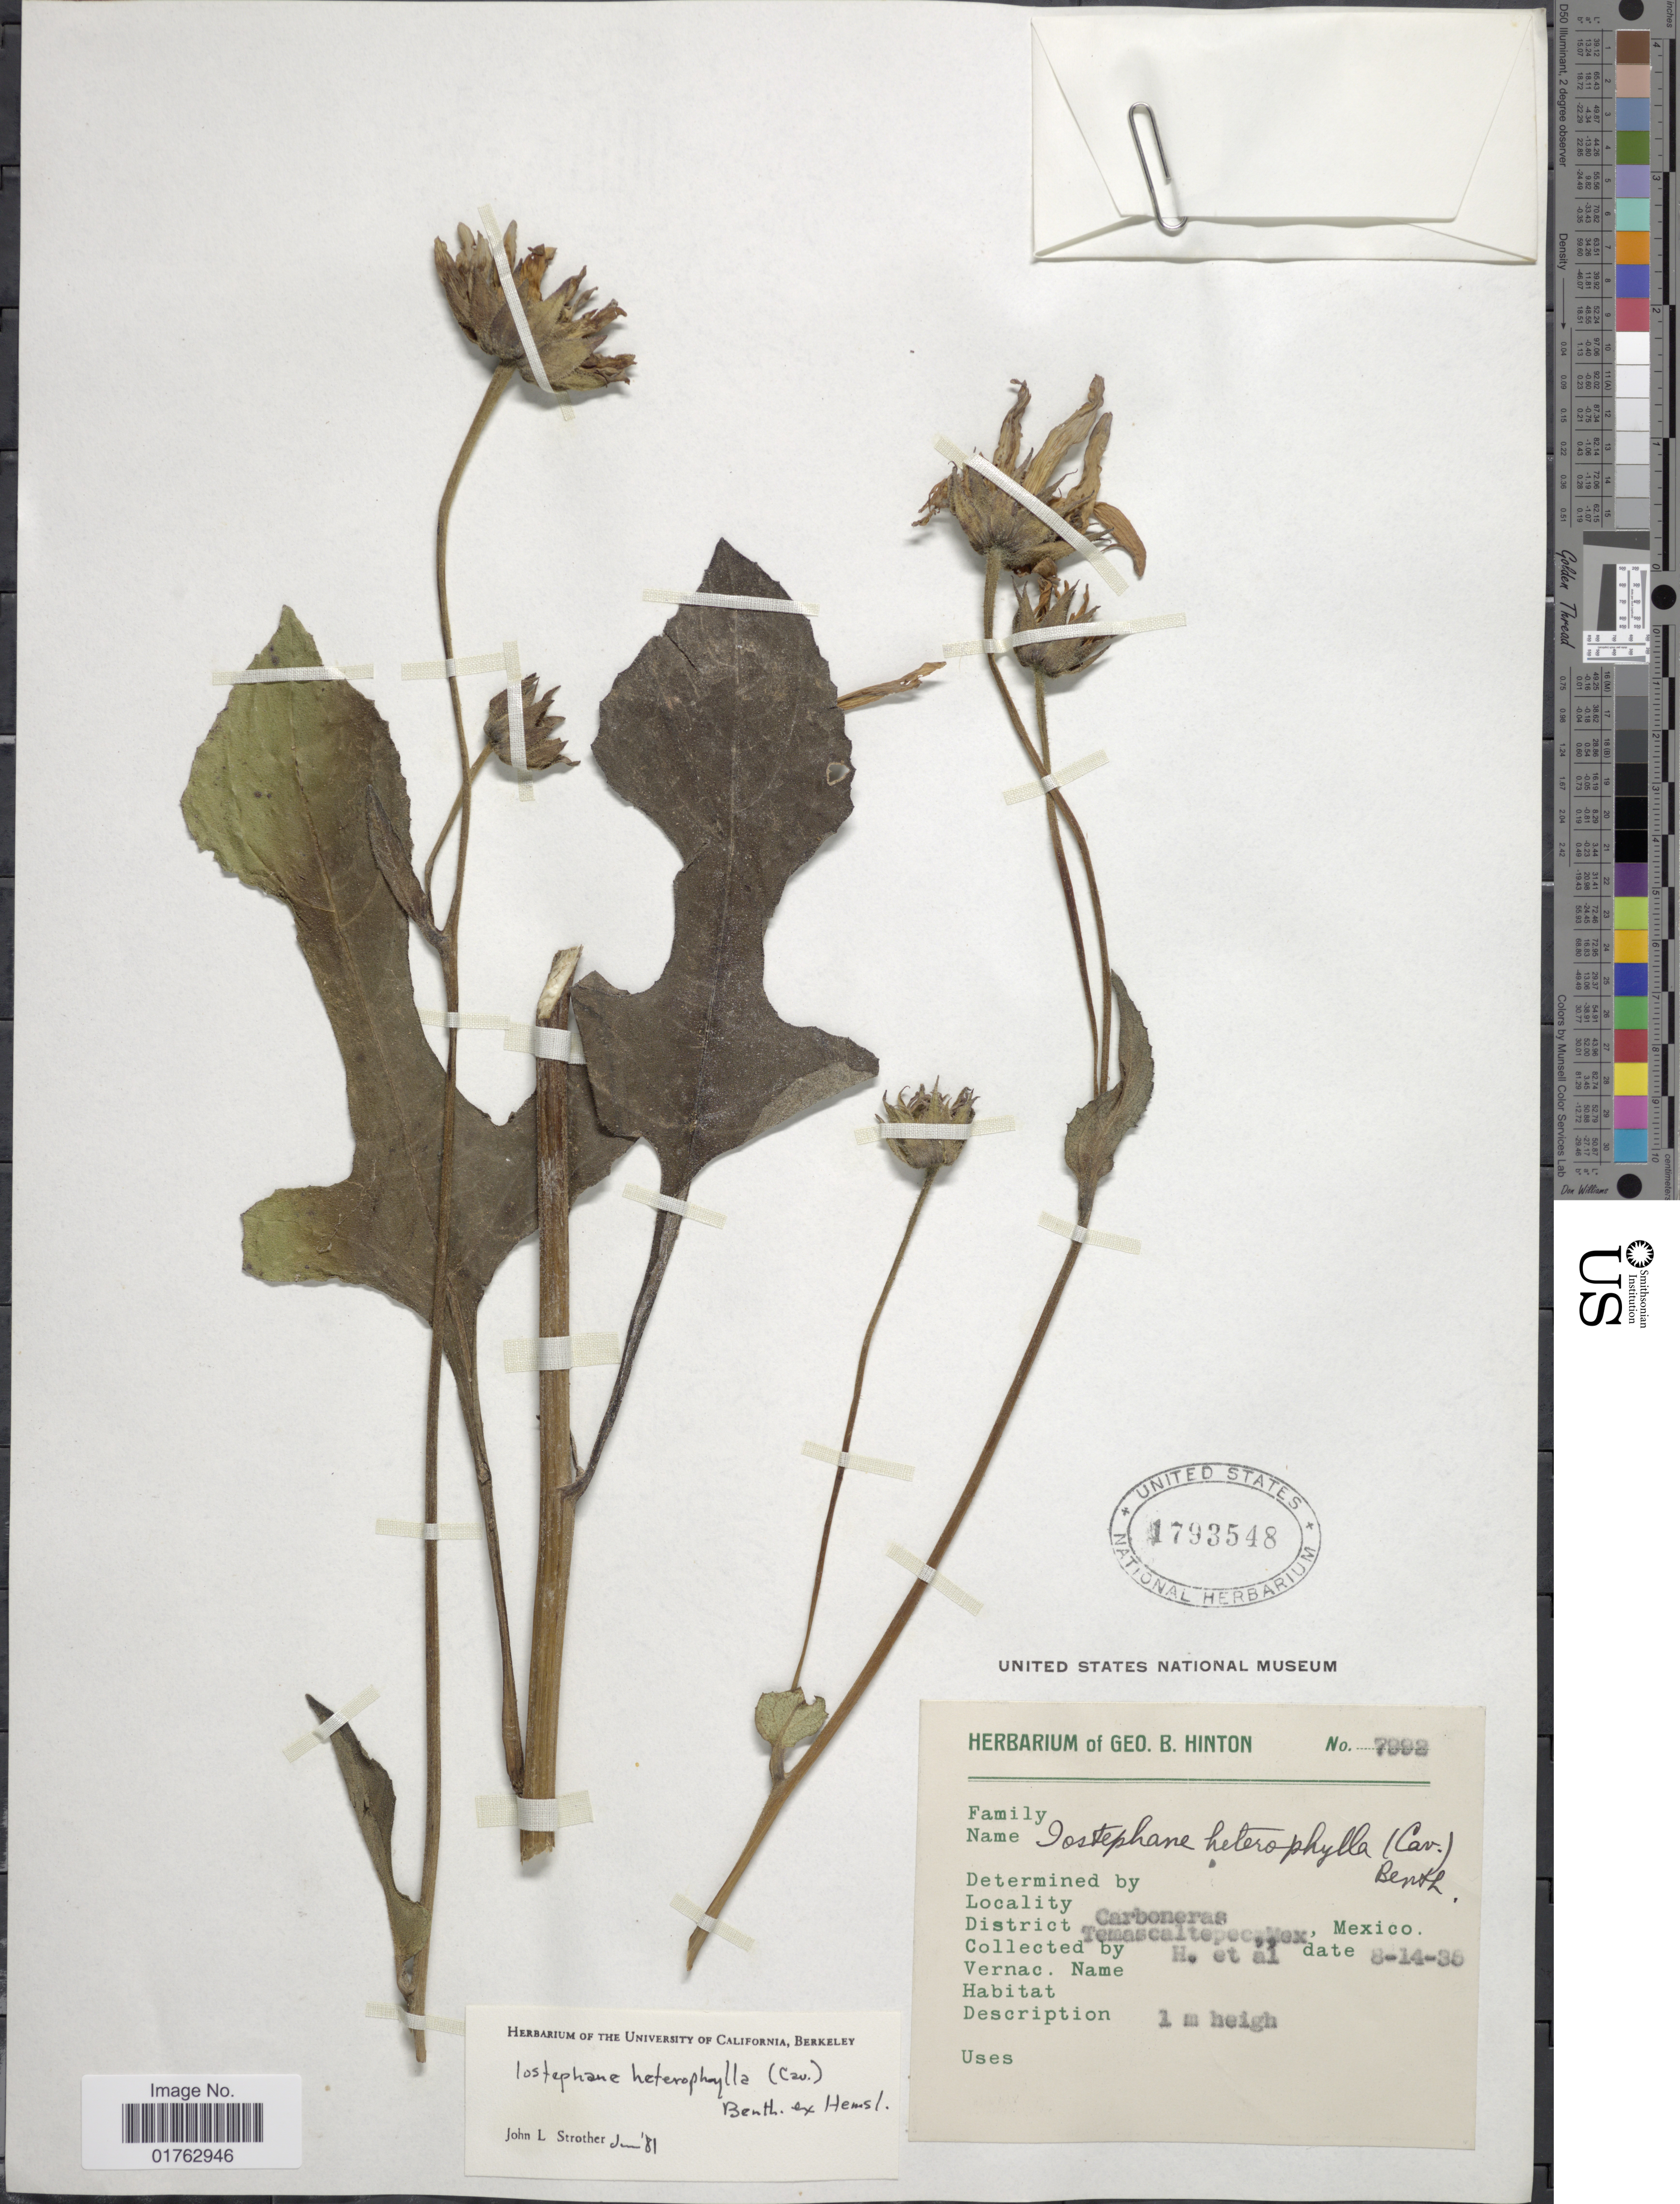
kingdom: Plantae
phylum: Tracheophyta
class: Magnoliopsida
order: Asterales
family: Asteraceae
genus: Iostephane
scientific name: Iostephane heterophylla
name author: (Cav.) Benth. ex Hemsl.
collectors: G. B. Hinton & et al.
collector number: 7992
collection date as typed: Transcribed d/m/y: 14/8/38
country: Mexico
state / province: México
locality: Carboneras, Temascaltepec, Mex.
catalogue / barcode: US 1793548